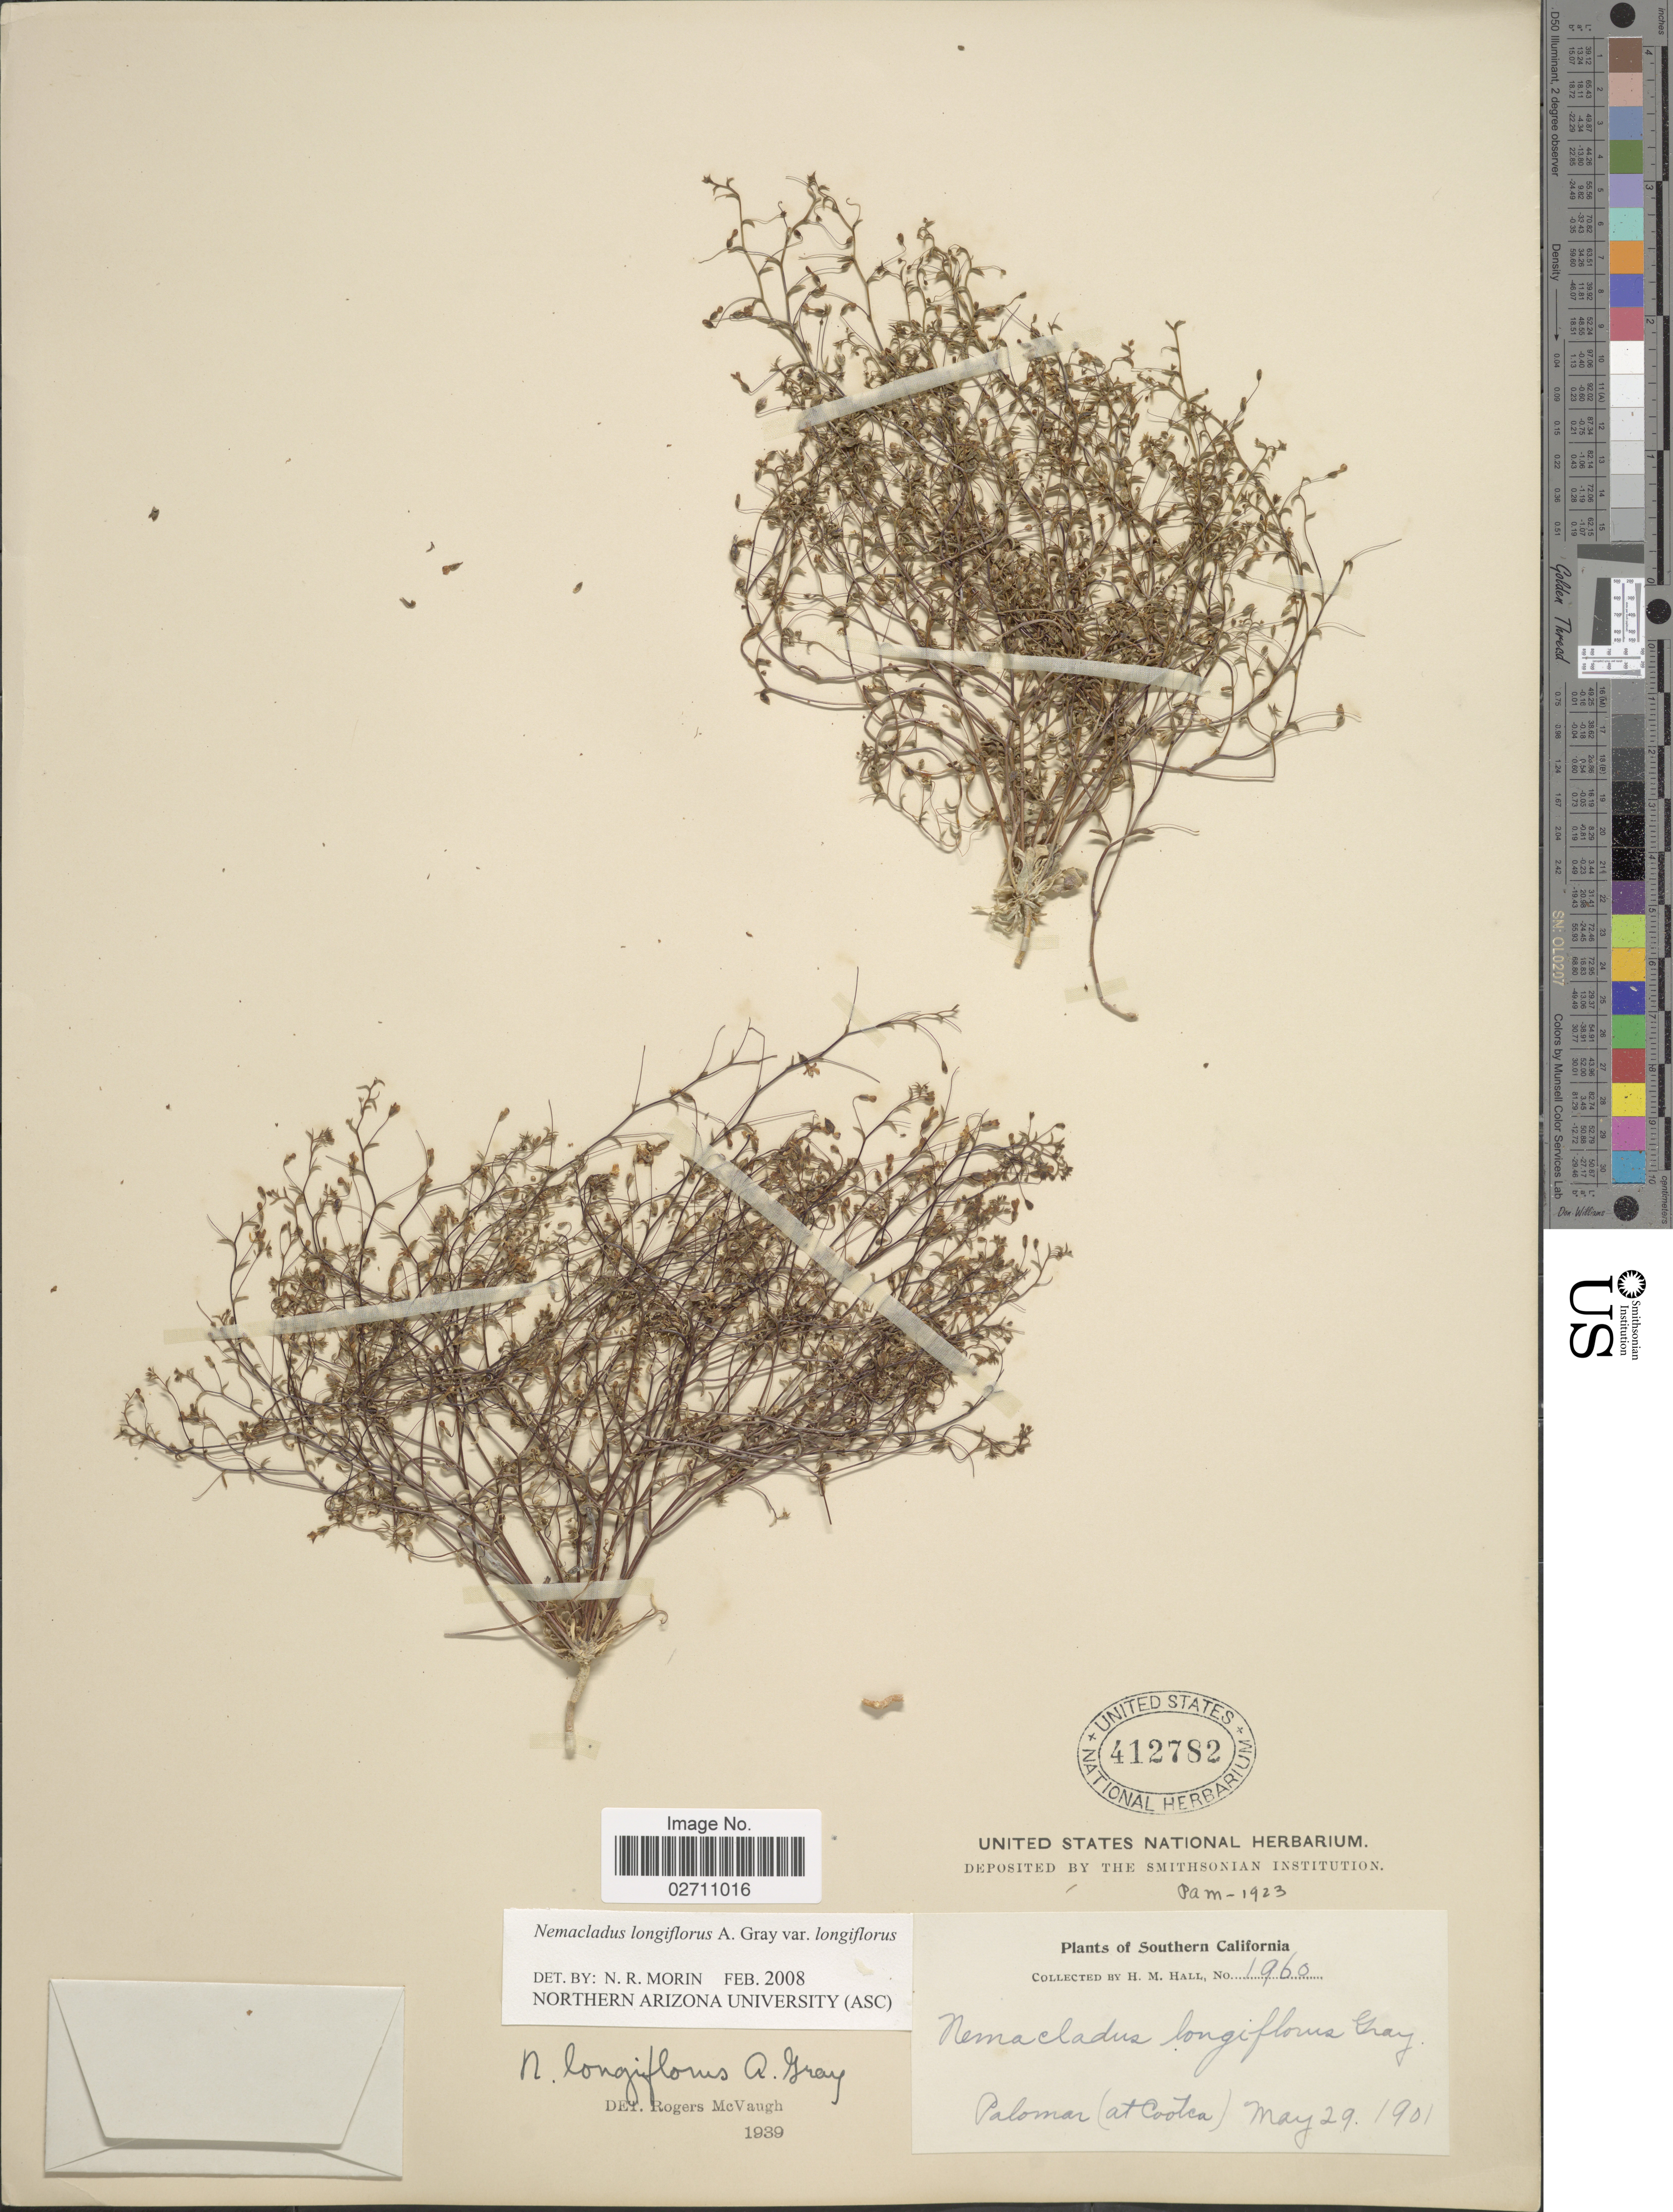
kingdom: Plantae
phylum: Tracheophyta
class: Magnoliopsida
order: Asterales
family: Campanulaceae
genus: Nemacladus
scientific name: Nemacladus longiflorus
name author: A. Gray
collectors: H. M. Hall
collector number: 1960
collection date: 1901-05-29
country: United States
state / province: California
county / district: San Diego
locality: Southern California, Palomar (at Cootca)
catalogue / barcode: US 412782